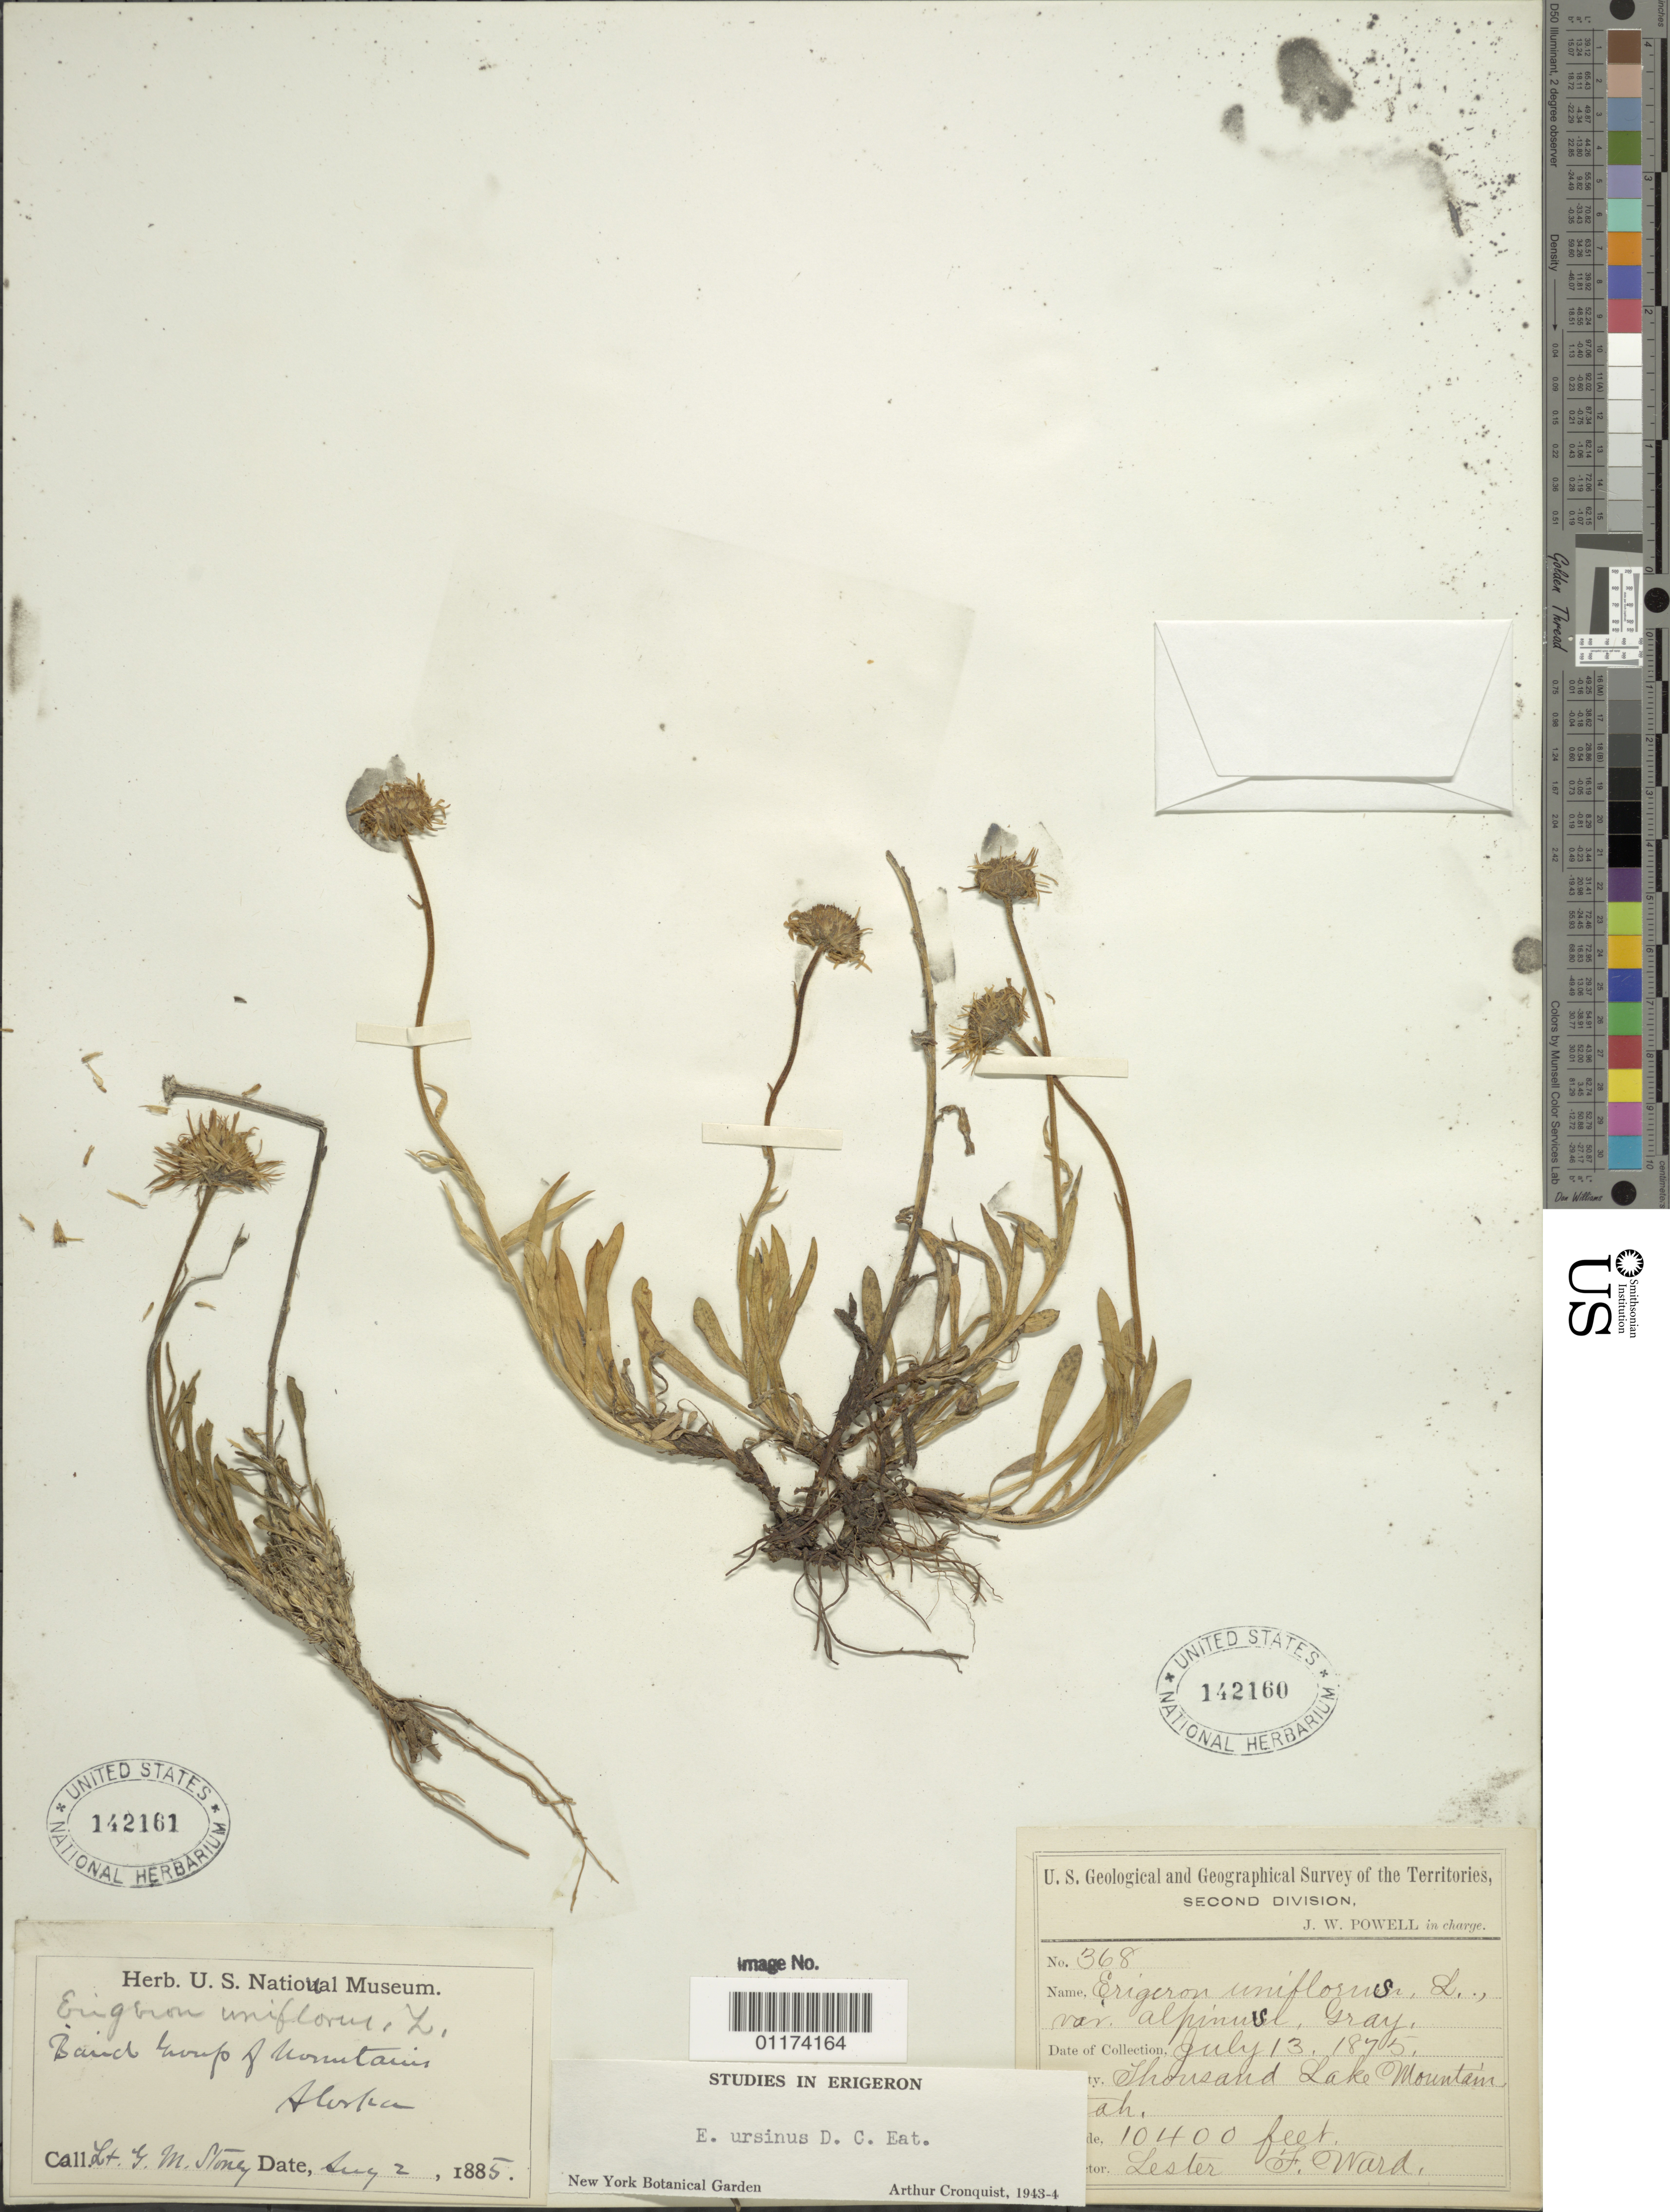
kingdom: Plantae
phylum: Tracheophyta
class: Magnoliopsida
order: Asterales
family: Asteraceae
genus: Erigeron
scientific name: Erigeron ursinus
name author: D.C. Eaton in C. King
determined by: Cronquist, A. J.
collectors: J. Stoney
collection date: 1885-08-02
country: United States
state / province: Alaska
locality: Baird group of mountains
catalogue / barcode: US 142161-2